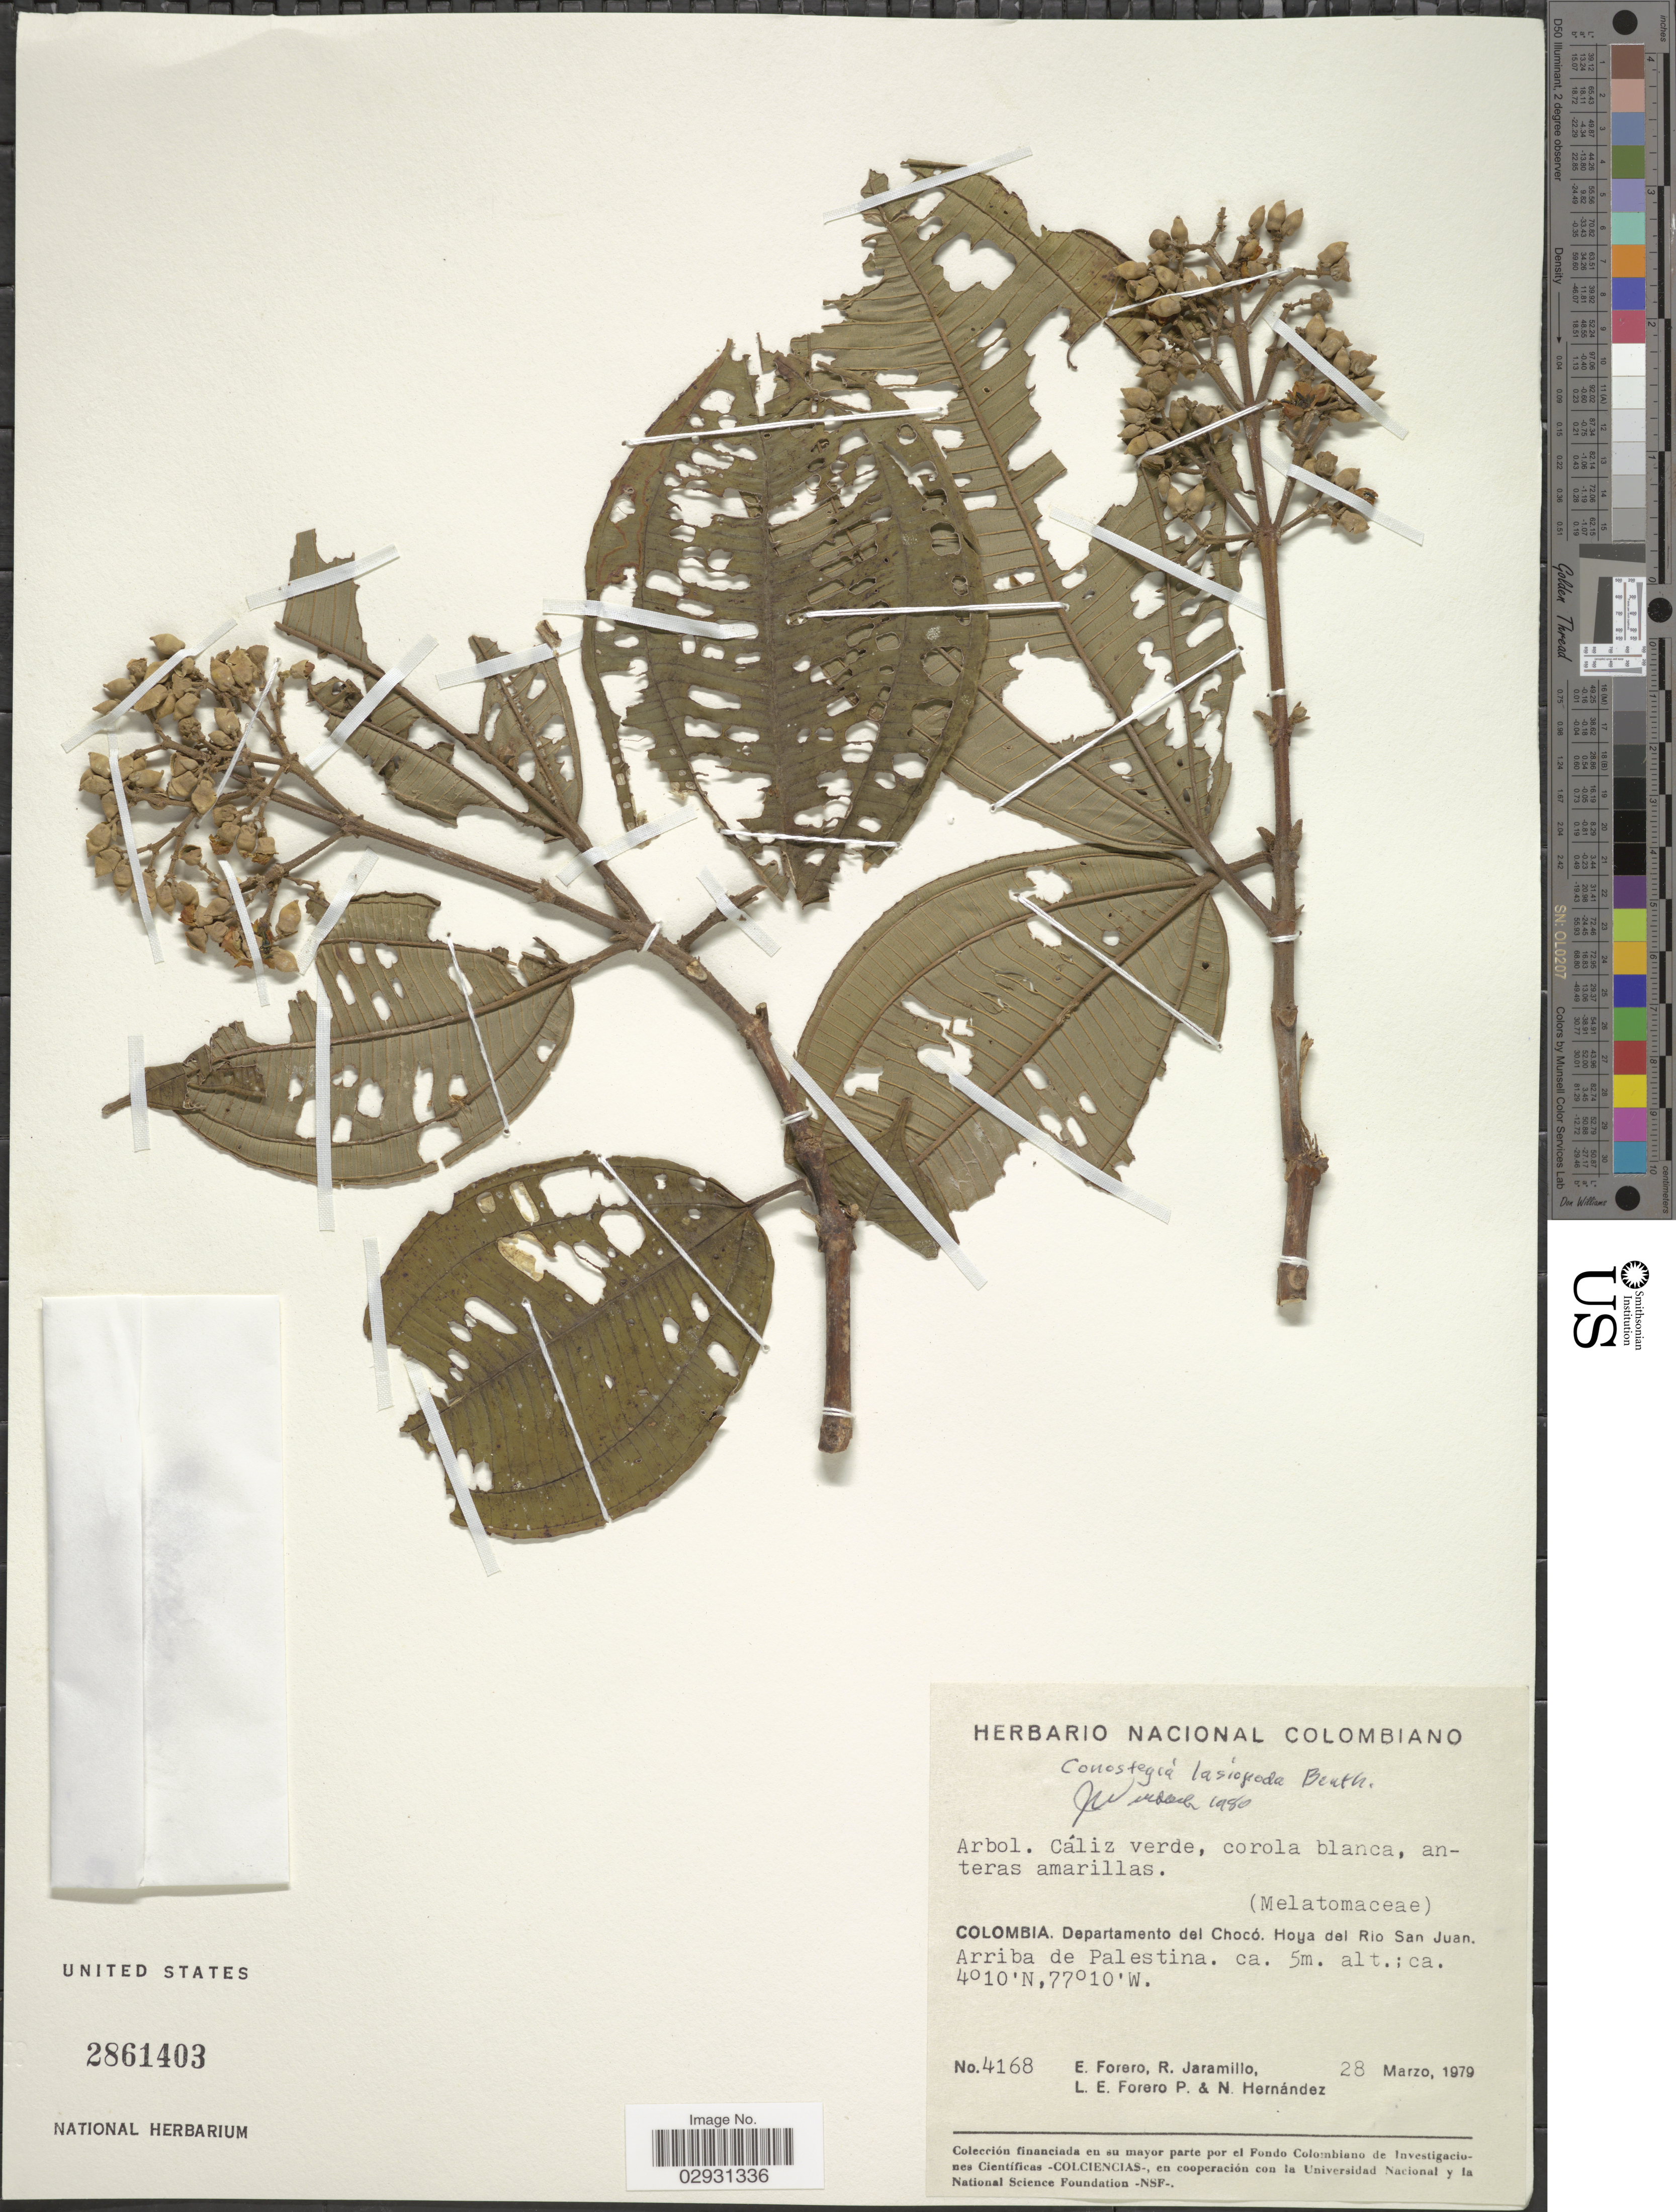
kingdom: Plantae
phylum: Tracheophyta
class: Magnoliopsida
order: Myrtales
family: Melastomataceae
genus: Conostegia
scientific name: Conostegia lasiopoda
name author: Benth.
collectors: E. Forero, R. Jaramillo, L. E. Forero & N. Hernandez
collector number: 4168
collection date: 1979-03-28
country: Colombia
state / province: Chocó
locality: Departamento del Chocó. Hoya del Rio San Juan. Arriba de Palestina.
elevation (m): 5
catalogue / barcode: US 2861403